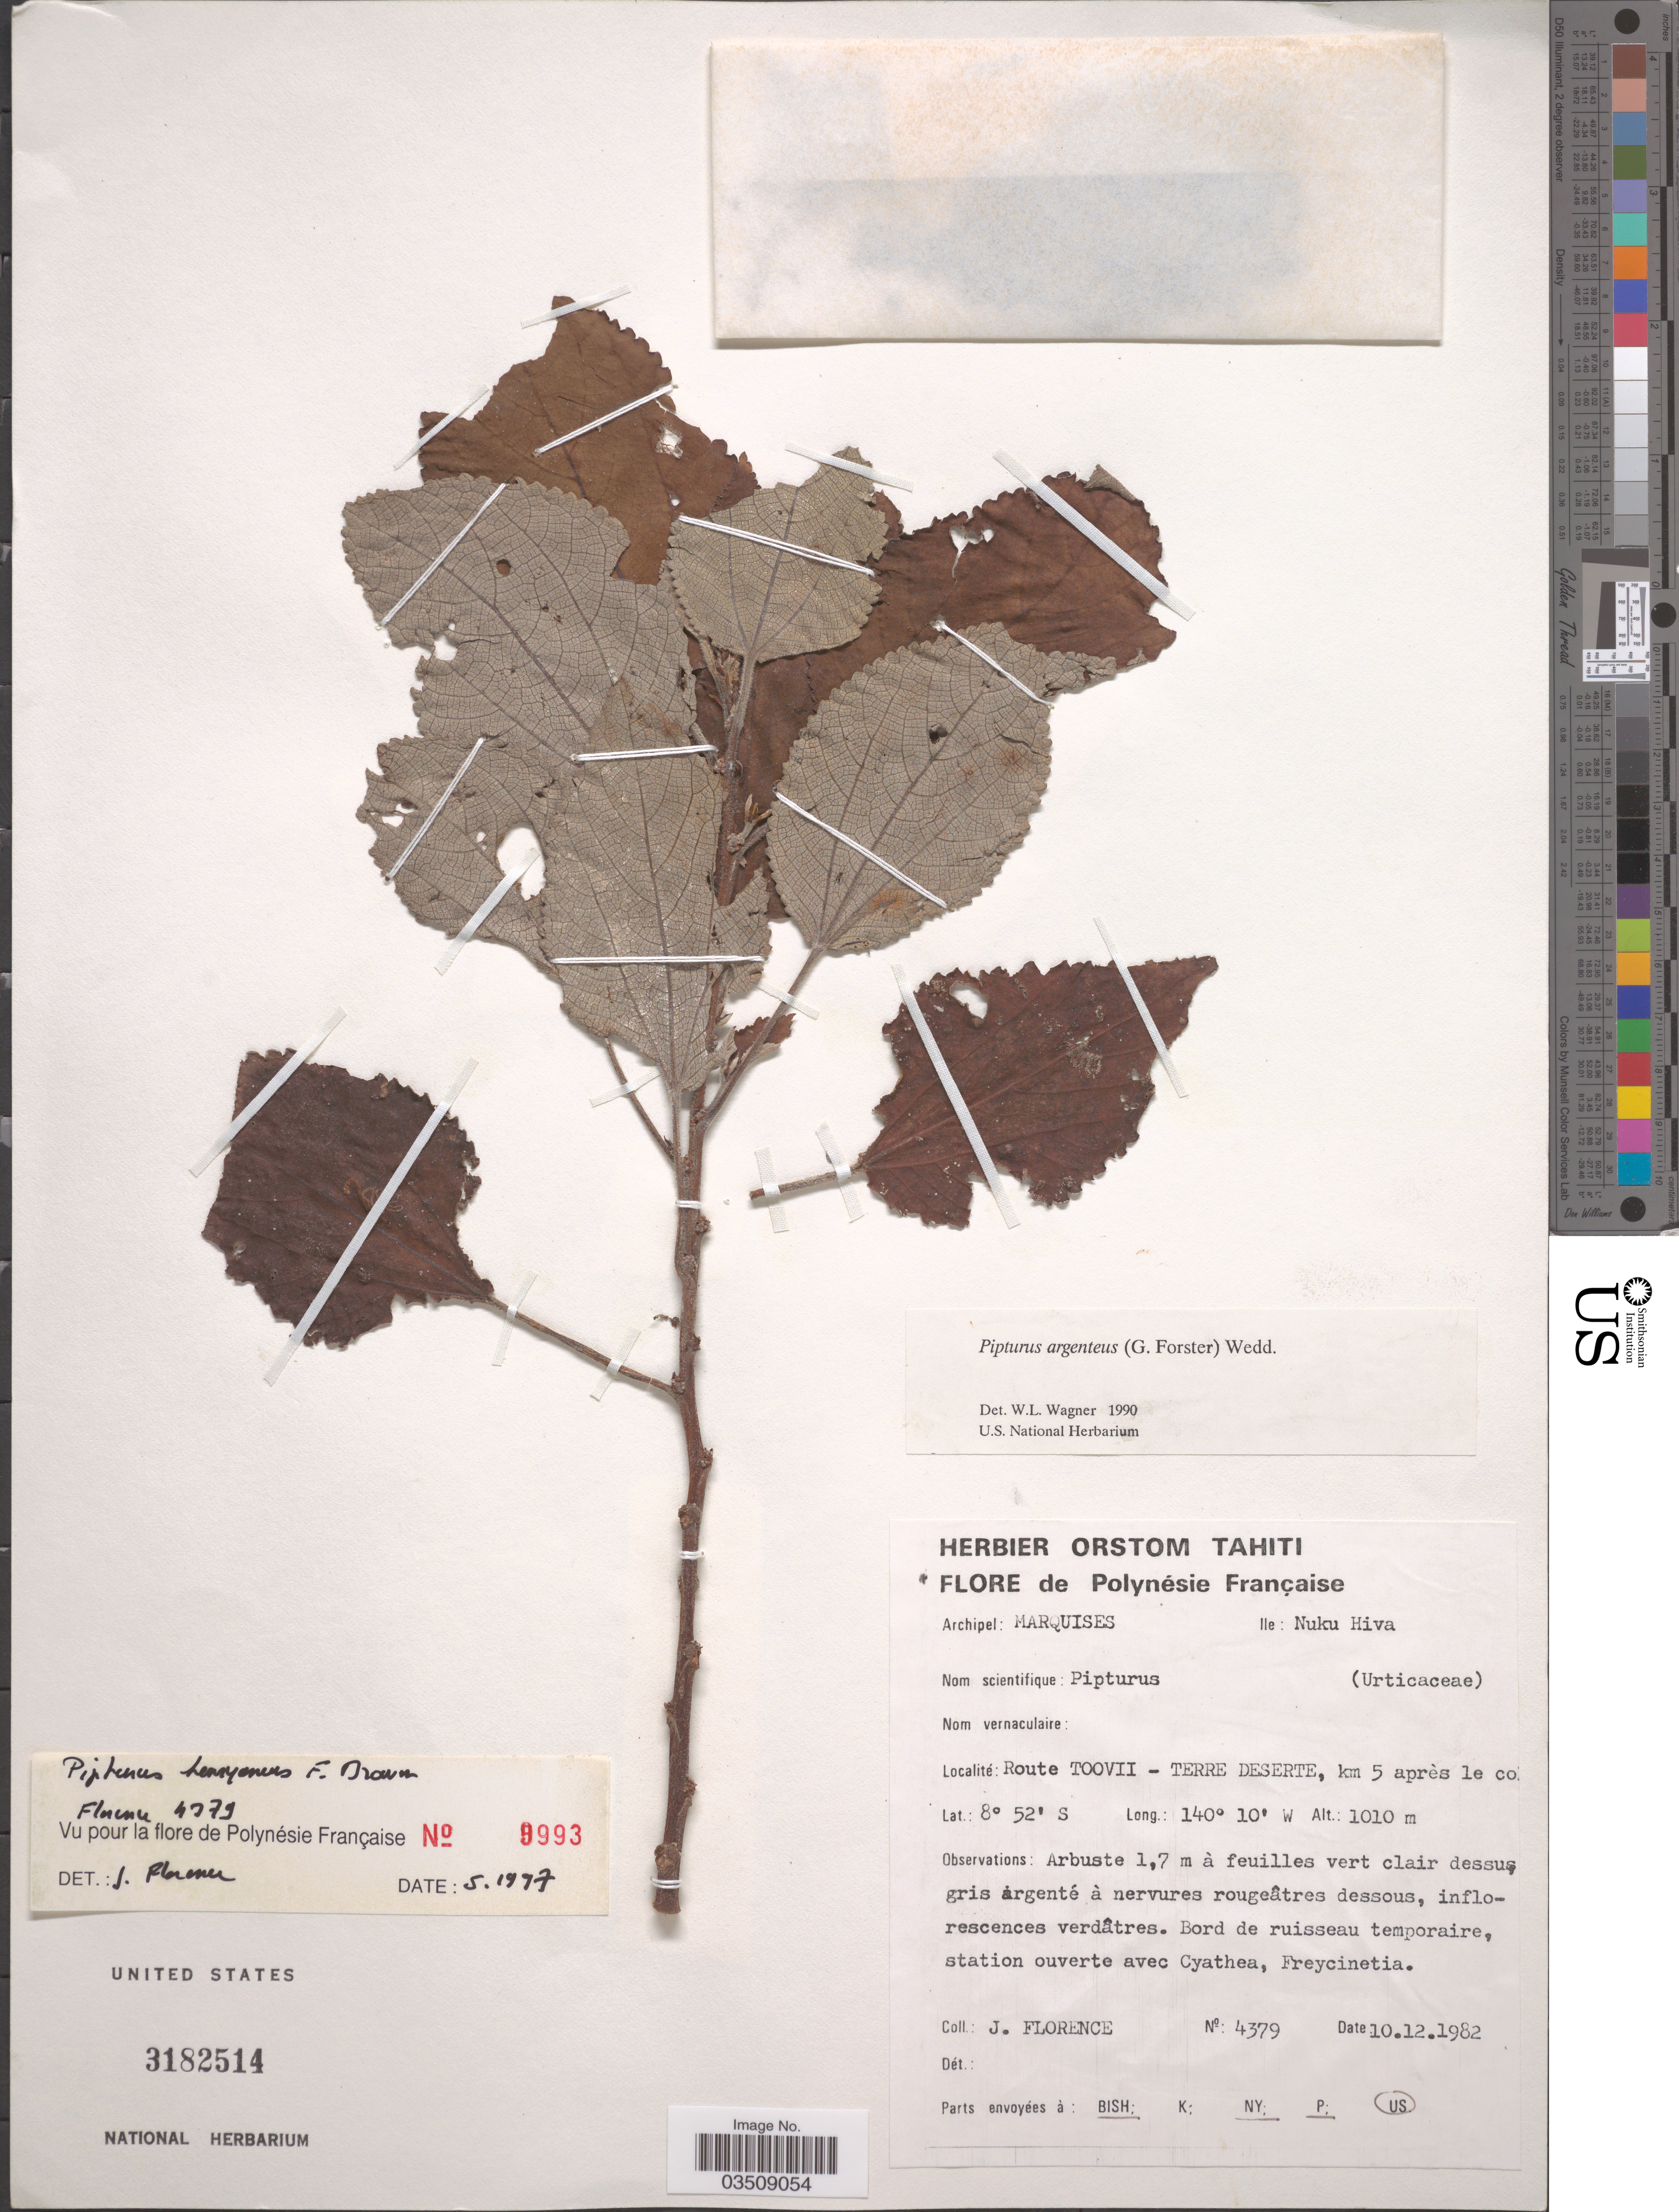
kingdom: Plantae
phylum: Tracheophyta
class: Magnoliopsida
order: Rosales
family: Urticaceae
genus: Pipturus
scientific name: Pipturus argenteus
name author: (G. Forst.) Wedd.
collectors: J. Florence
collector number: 4379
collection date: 1982-12-10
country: French Polynesia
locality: Archipel: Marquises. Ile: Nuku Hiva. Route Toovii - Terre Deserte, km 5 après le co.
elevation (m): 1010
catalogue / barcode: US 3182514